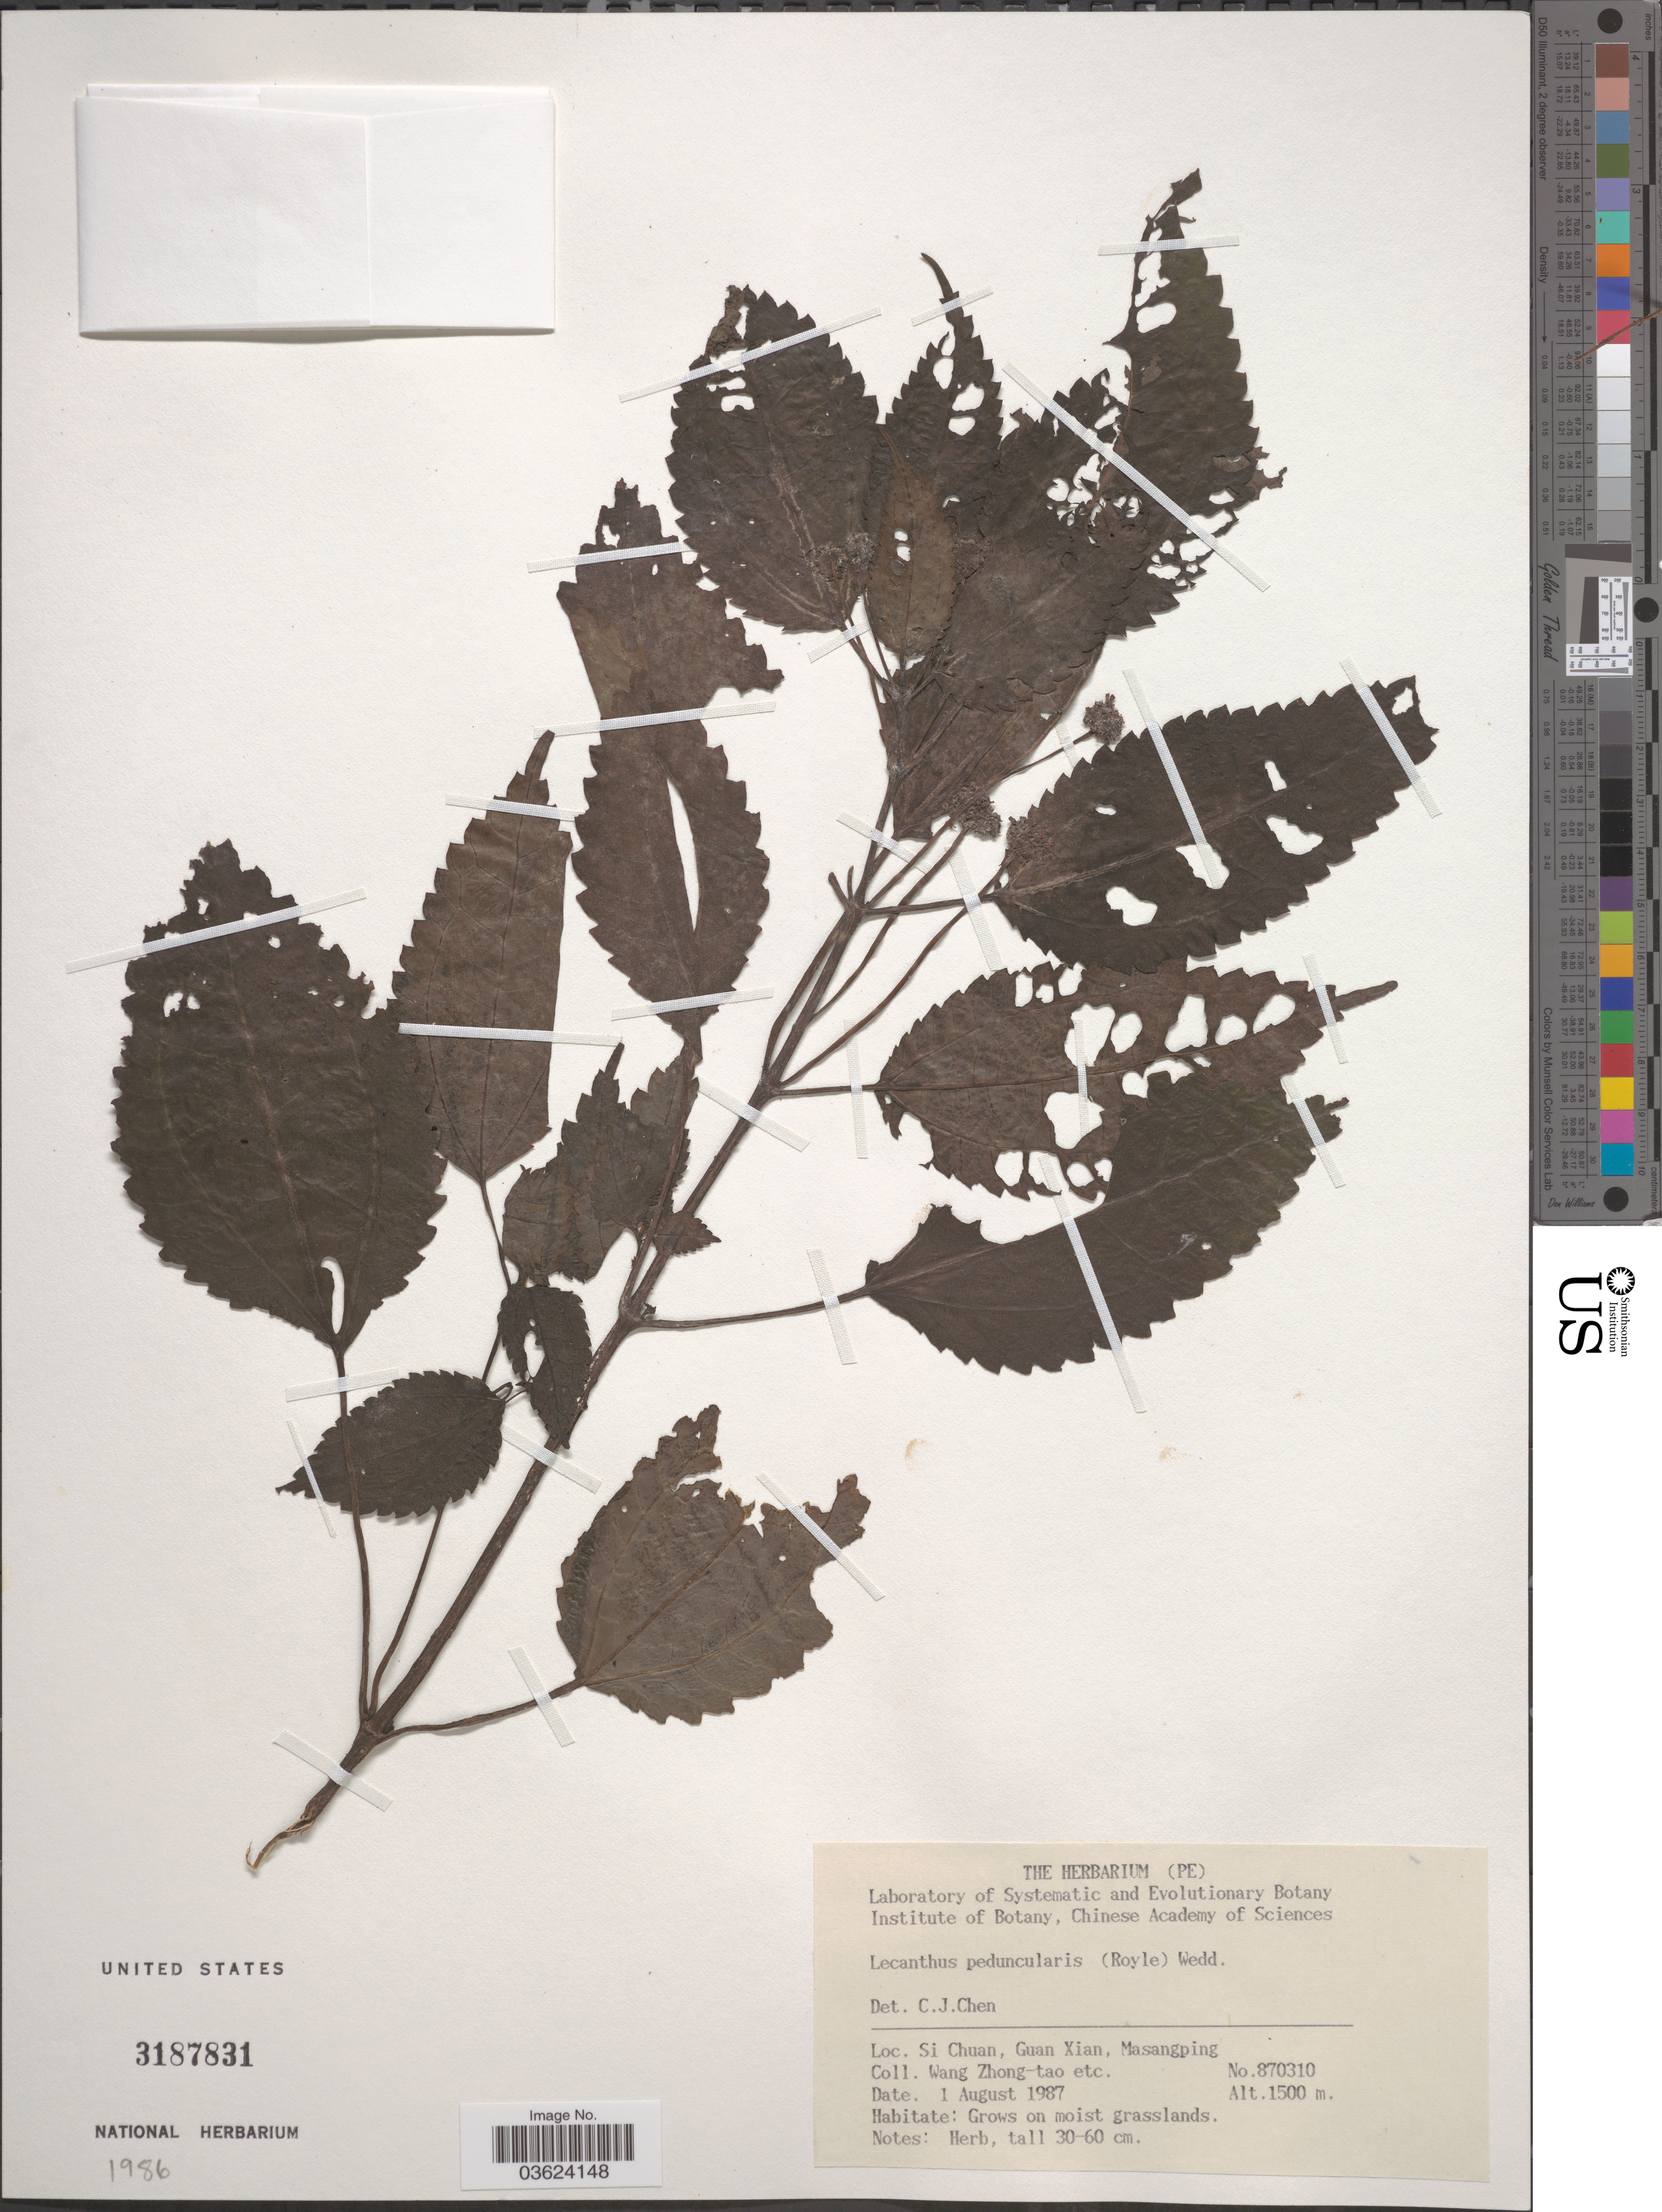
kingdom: Plantae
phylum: Tracheophyta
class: Magnoliopsida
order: Rosales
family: Urticaceae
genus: Lecanthus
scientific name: Lecanthus peduncularis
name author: (Wall. ex Royle) Wedd.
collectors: W. Zhong-Tao & et al.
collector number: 870310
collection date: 1987-08-01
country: China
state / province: Sichuan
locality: Si Chuan, Guan Xian, Masangping.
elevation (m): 1500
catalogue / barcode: US 3187831